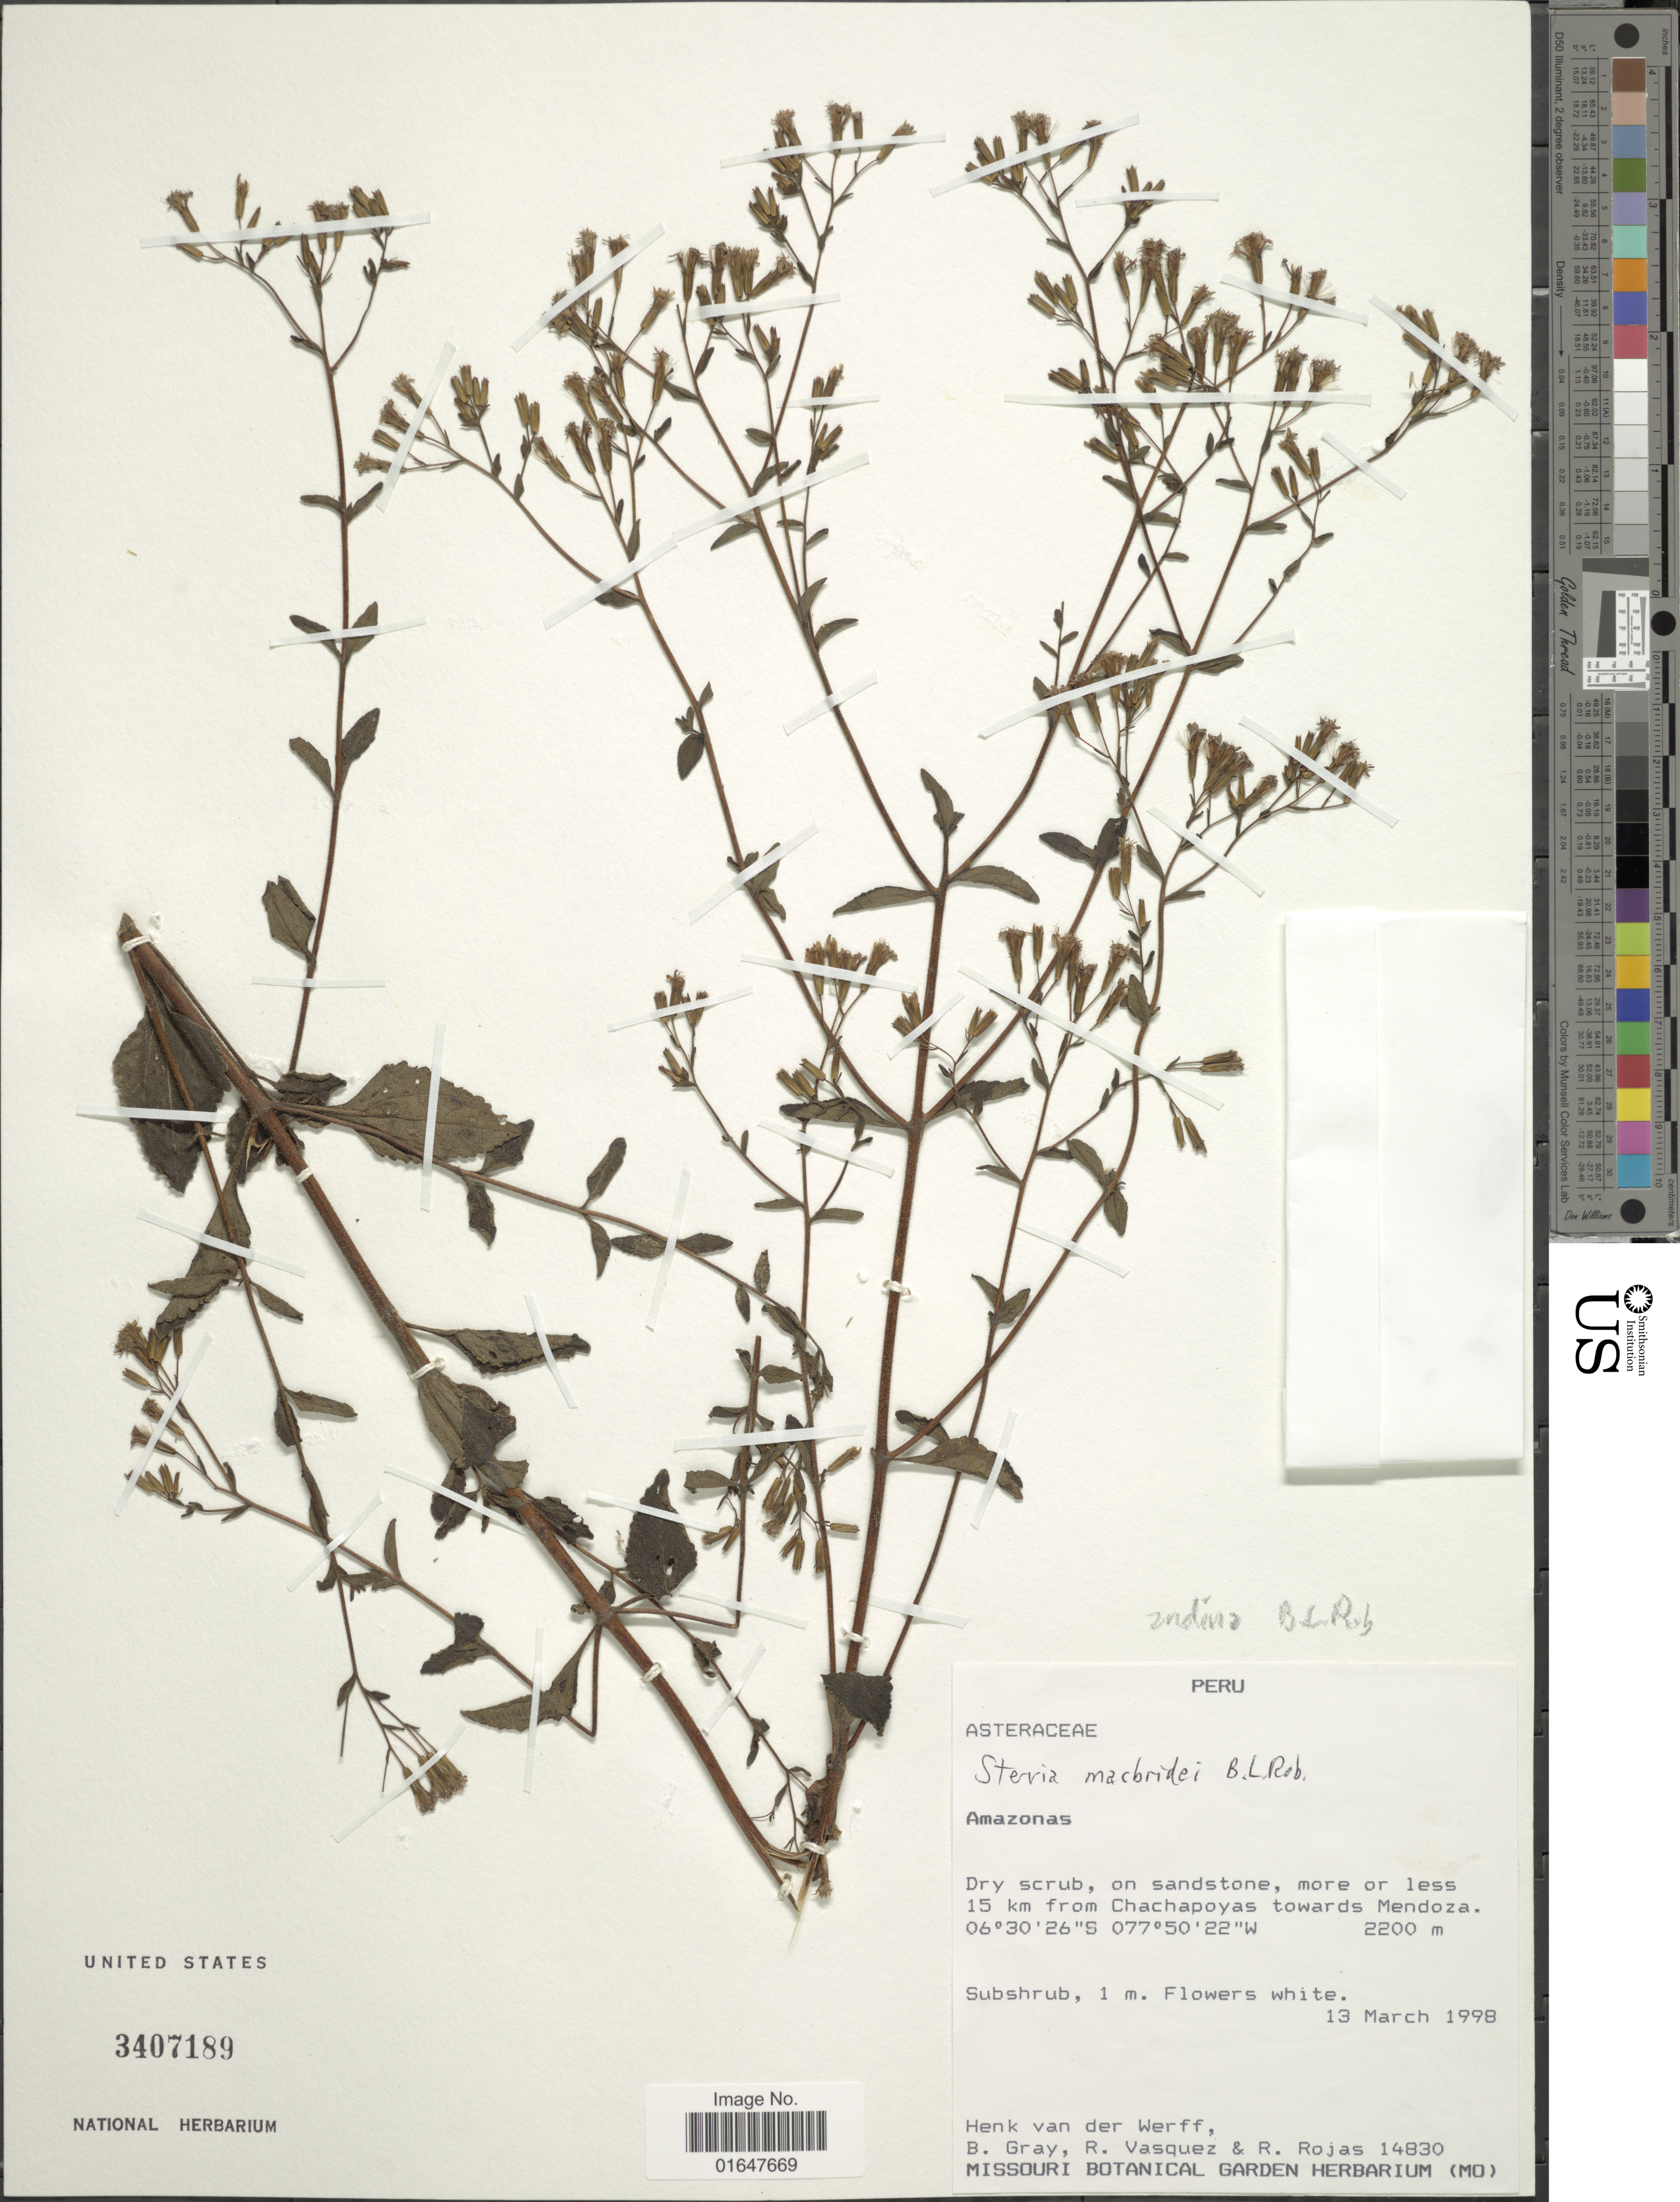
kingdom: Plantae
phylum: Tracheophyta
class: Magnoliopsida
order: Asterales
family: Asteraceae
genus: Stevia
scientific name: Stevia andina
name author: B.L. Rob.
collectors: H. van der Werff, B. Gray, R. Vasquez & R. Rojas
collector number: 14830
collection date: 1998-03-13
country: Peru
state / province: Amazonas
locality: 15 km from Chachapoyas towards Mendoza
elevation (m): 2200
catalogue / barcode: US 3407189